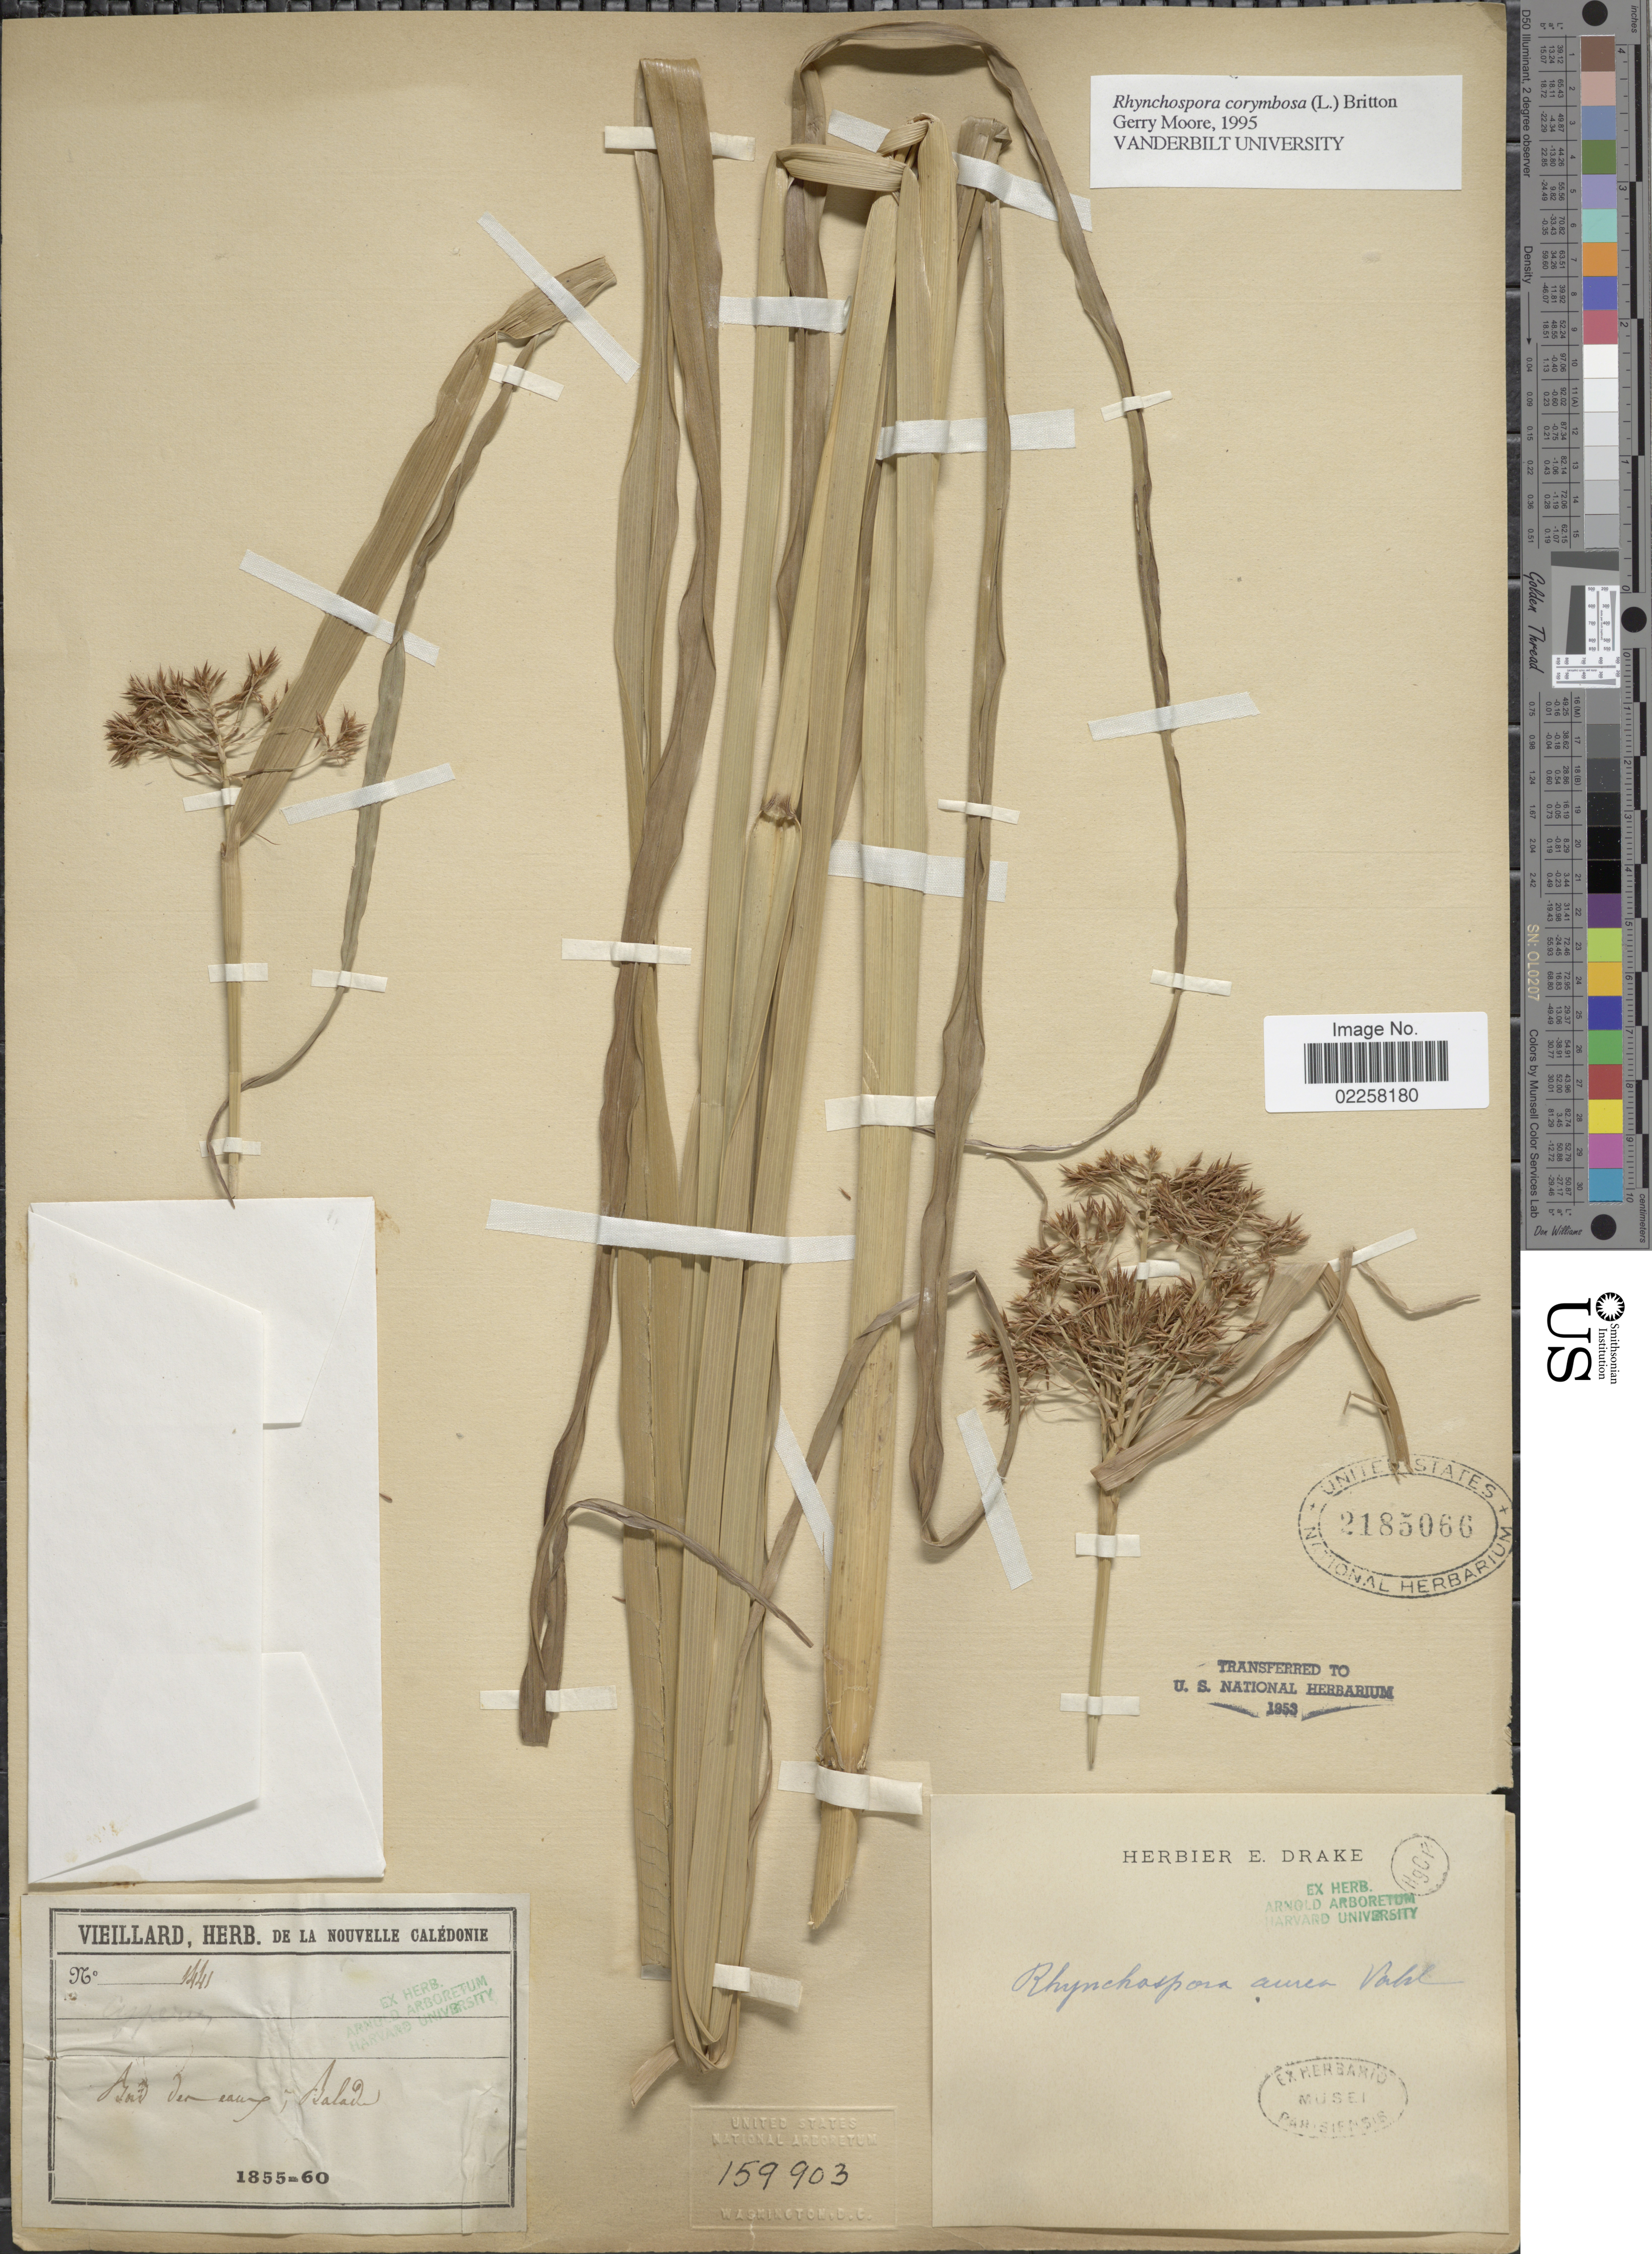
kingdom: Plantae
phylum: Tracheophyta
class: Liliopsida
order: Poales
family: Cyperaceae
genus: Rhynchospora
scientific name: Rhynchospora corymbosa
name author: (L.) Britton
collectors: ex herb. E. Drake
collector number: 1441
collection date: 1855/1860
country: New Caledonia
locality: Bord den eaux; Baladu [interpreted]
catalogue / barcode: US 2185066